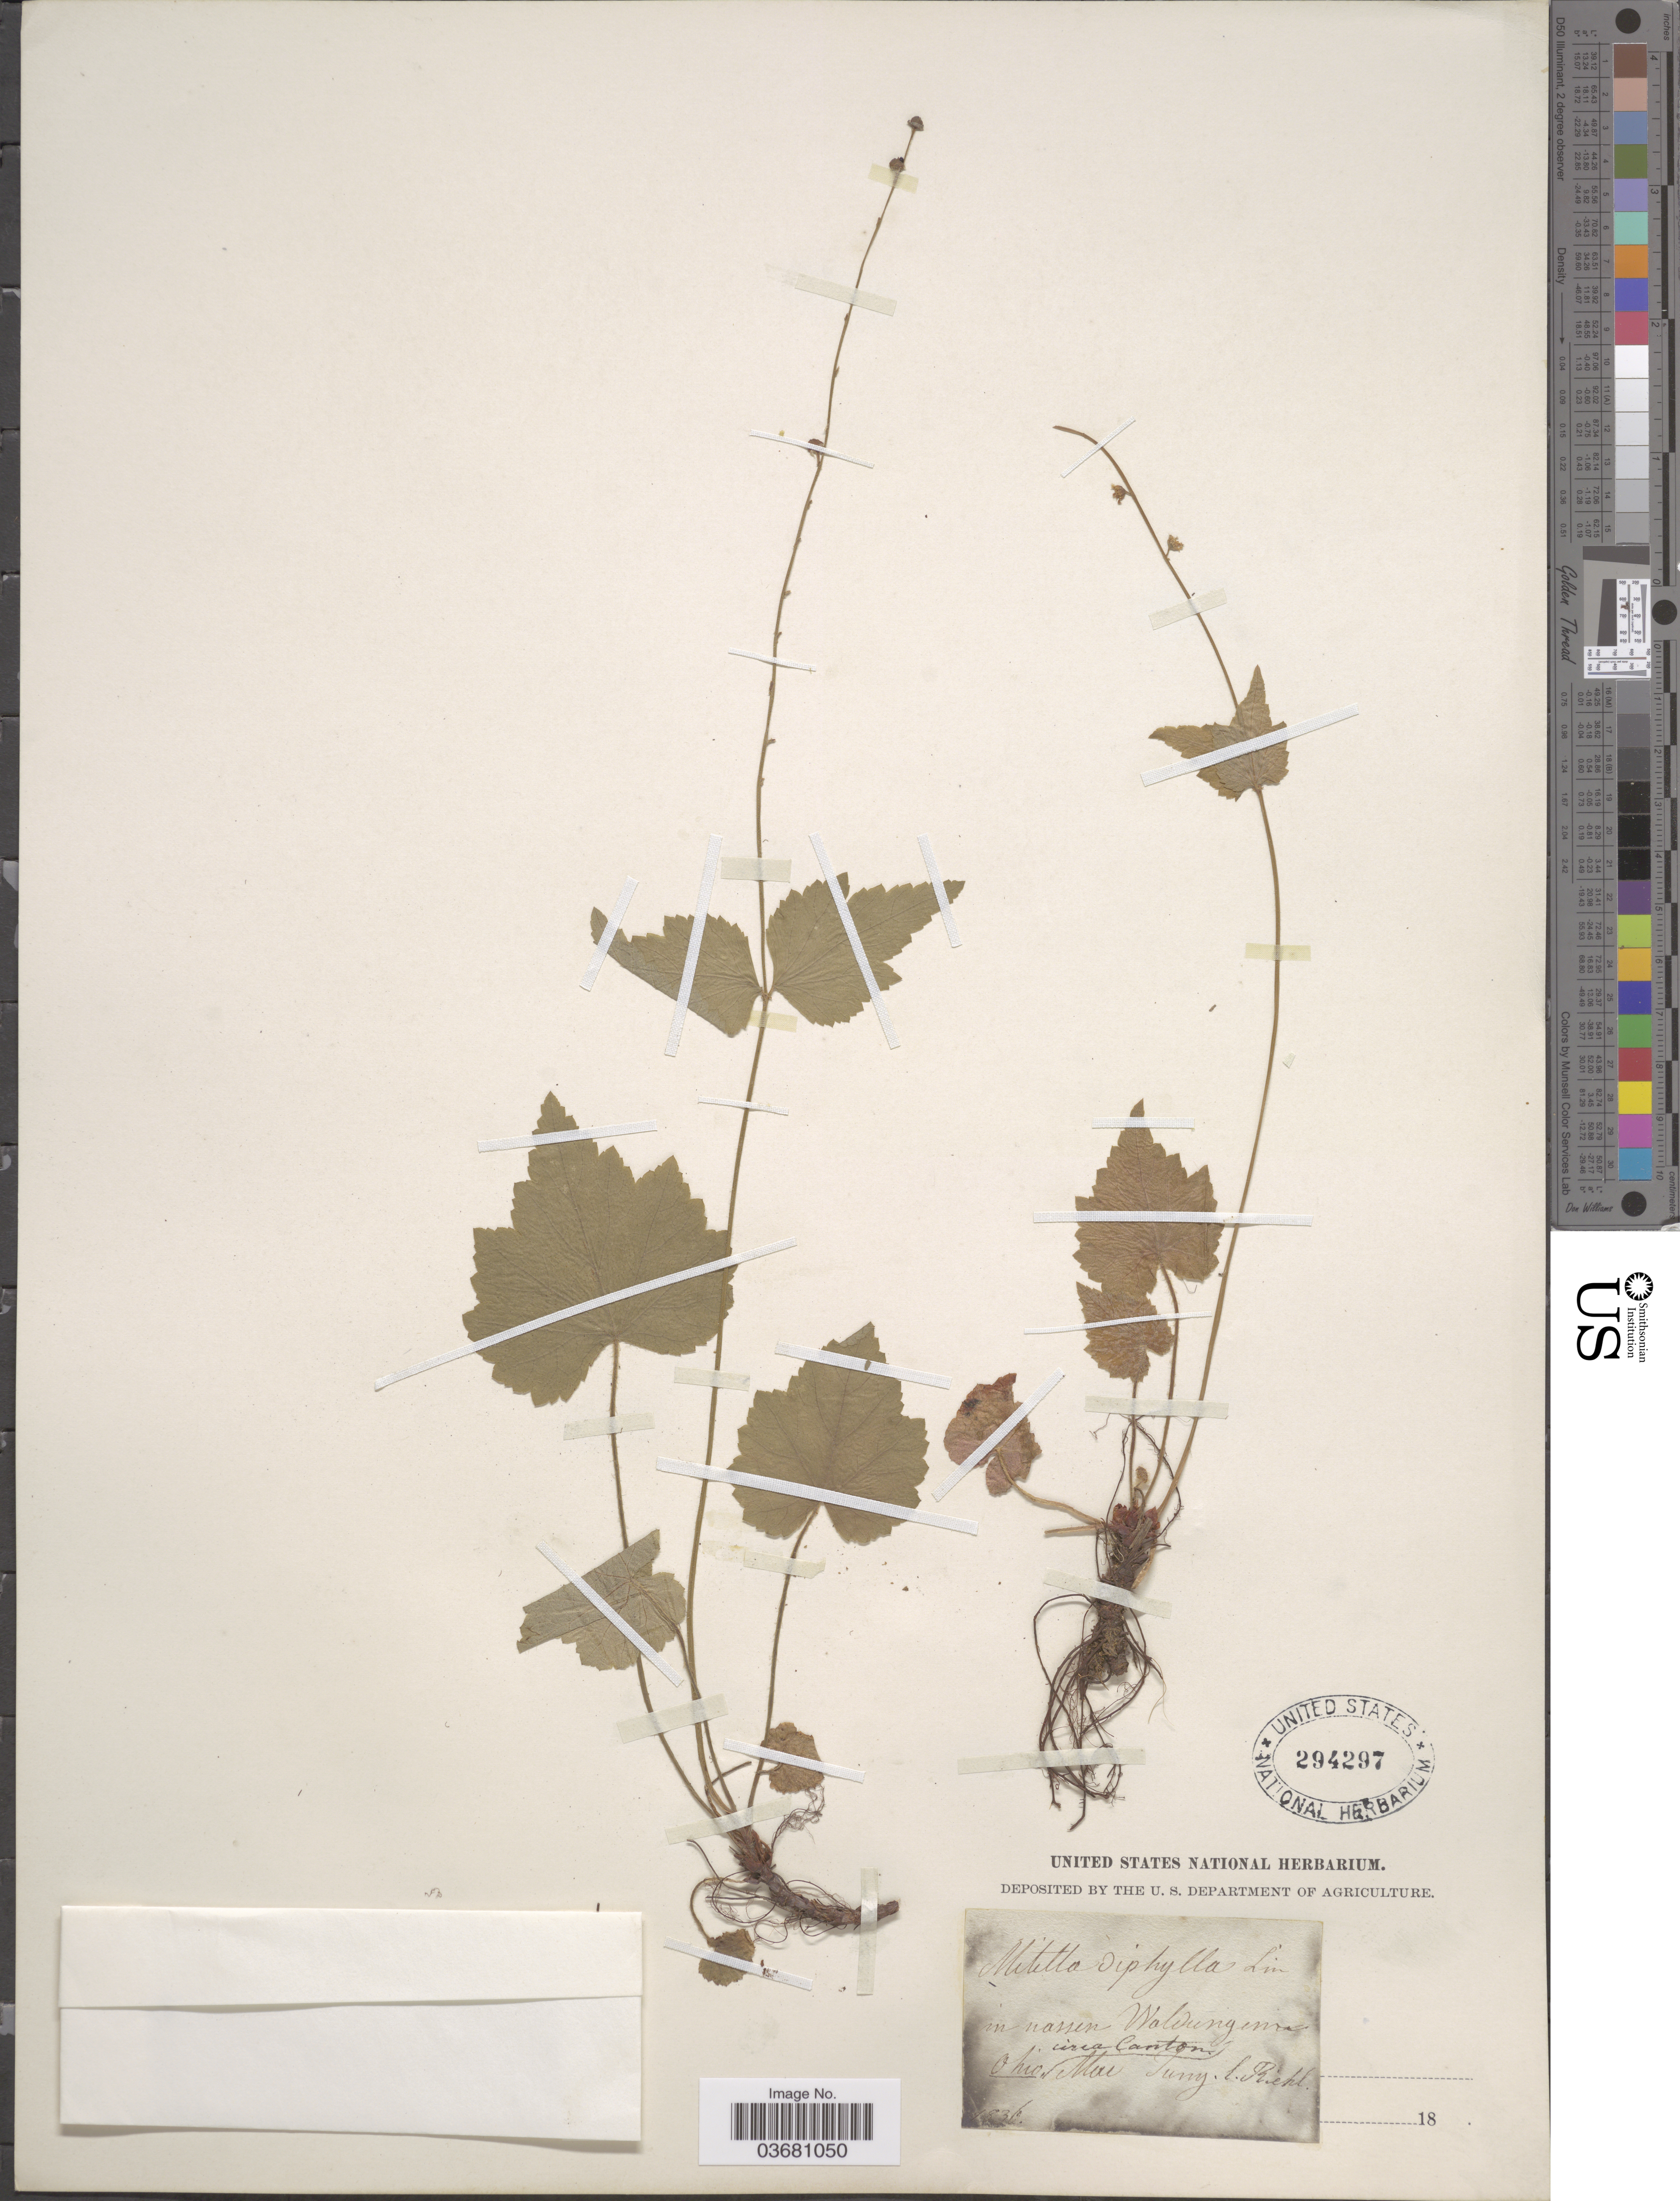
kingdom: Plantae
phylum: Tracheophyta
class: Magnoliopsida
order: Saxifragales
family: Saxifragaceae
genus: Mitella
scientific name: Mitella diphylla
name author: L.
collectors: Riehl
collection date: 1836-05/1836-06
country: United States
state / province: Ohio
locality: In nassin Waldungen, circa Canton.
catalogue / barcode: US 294297